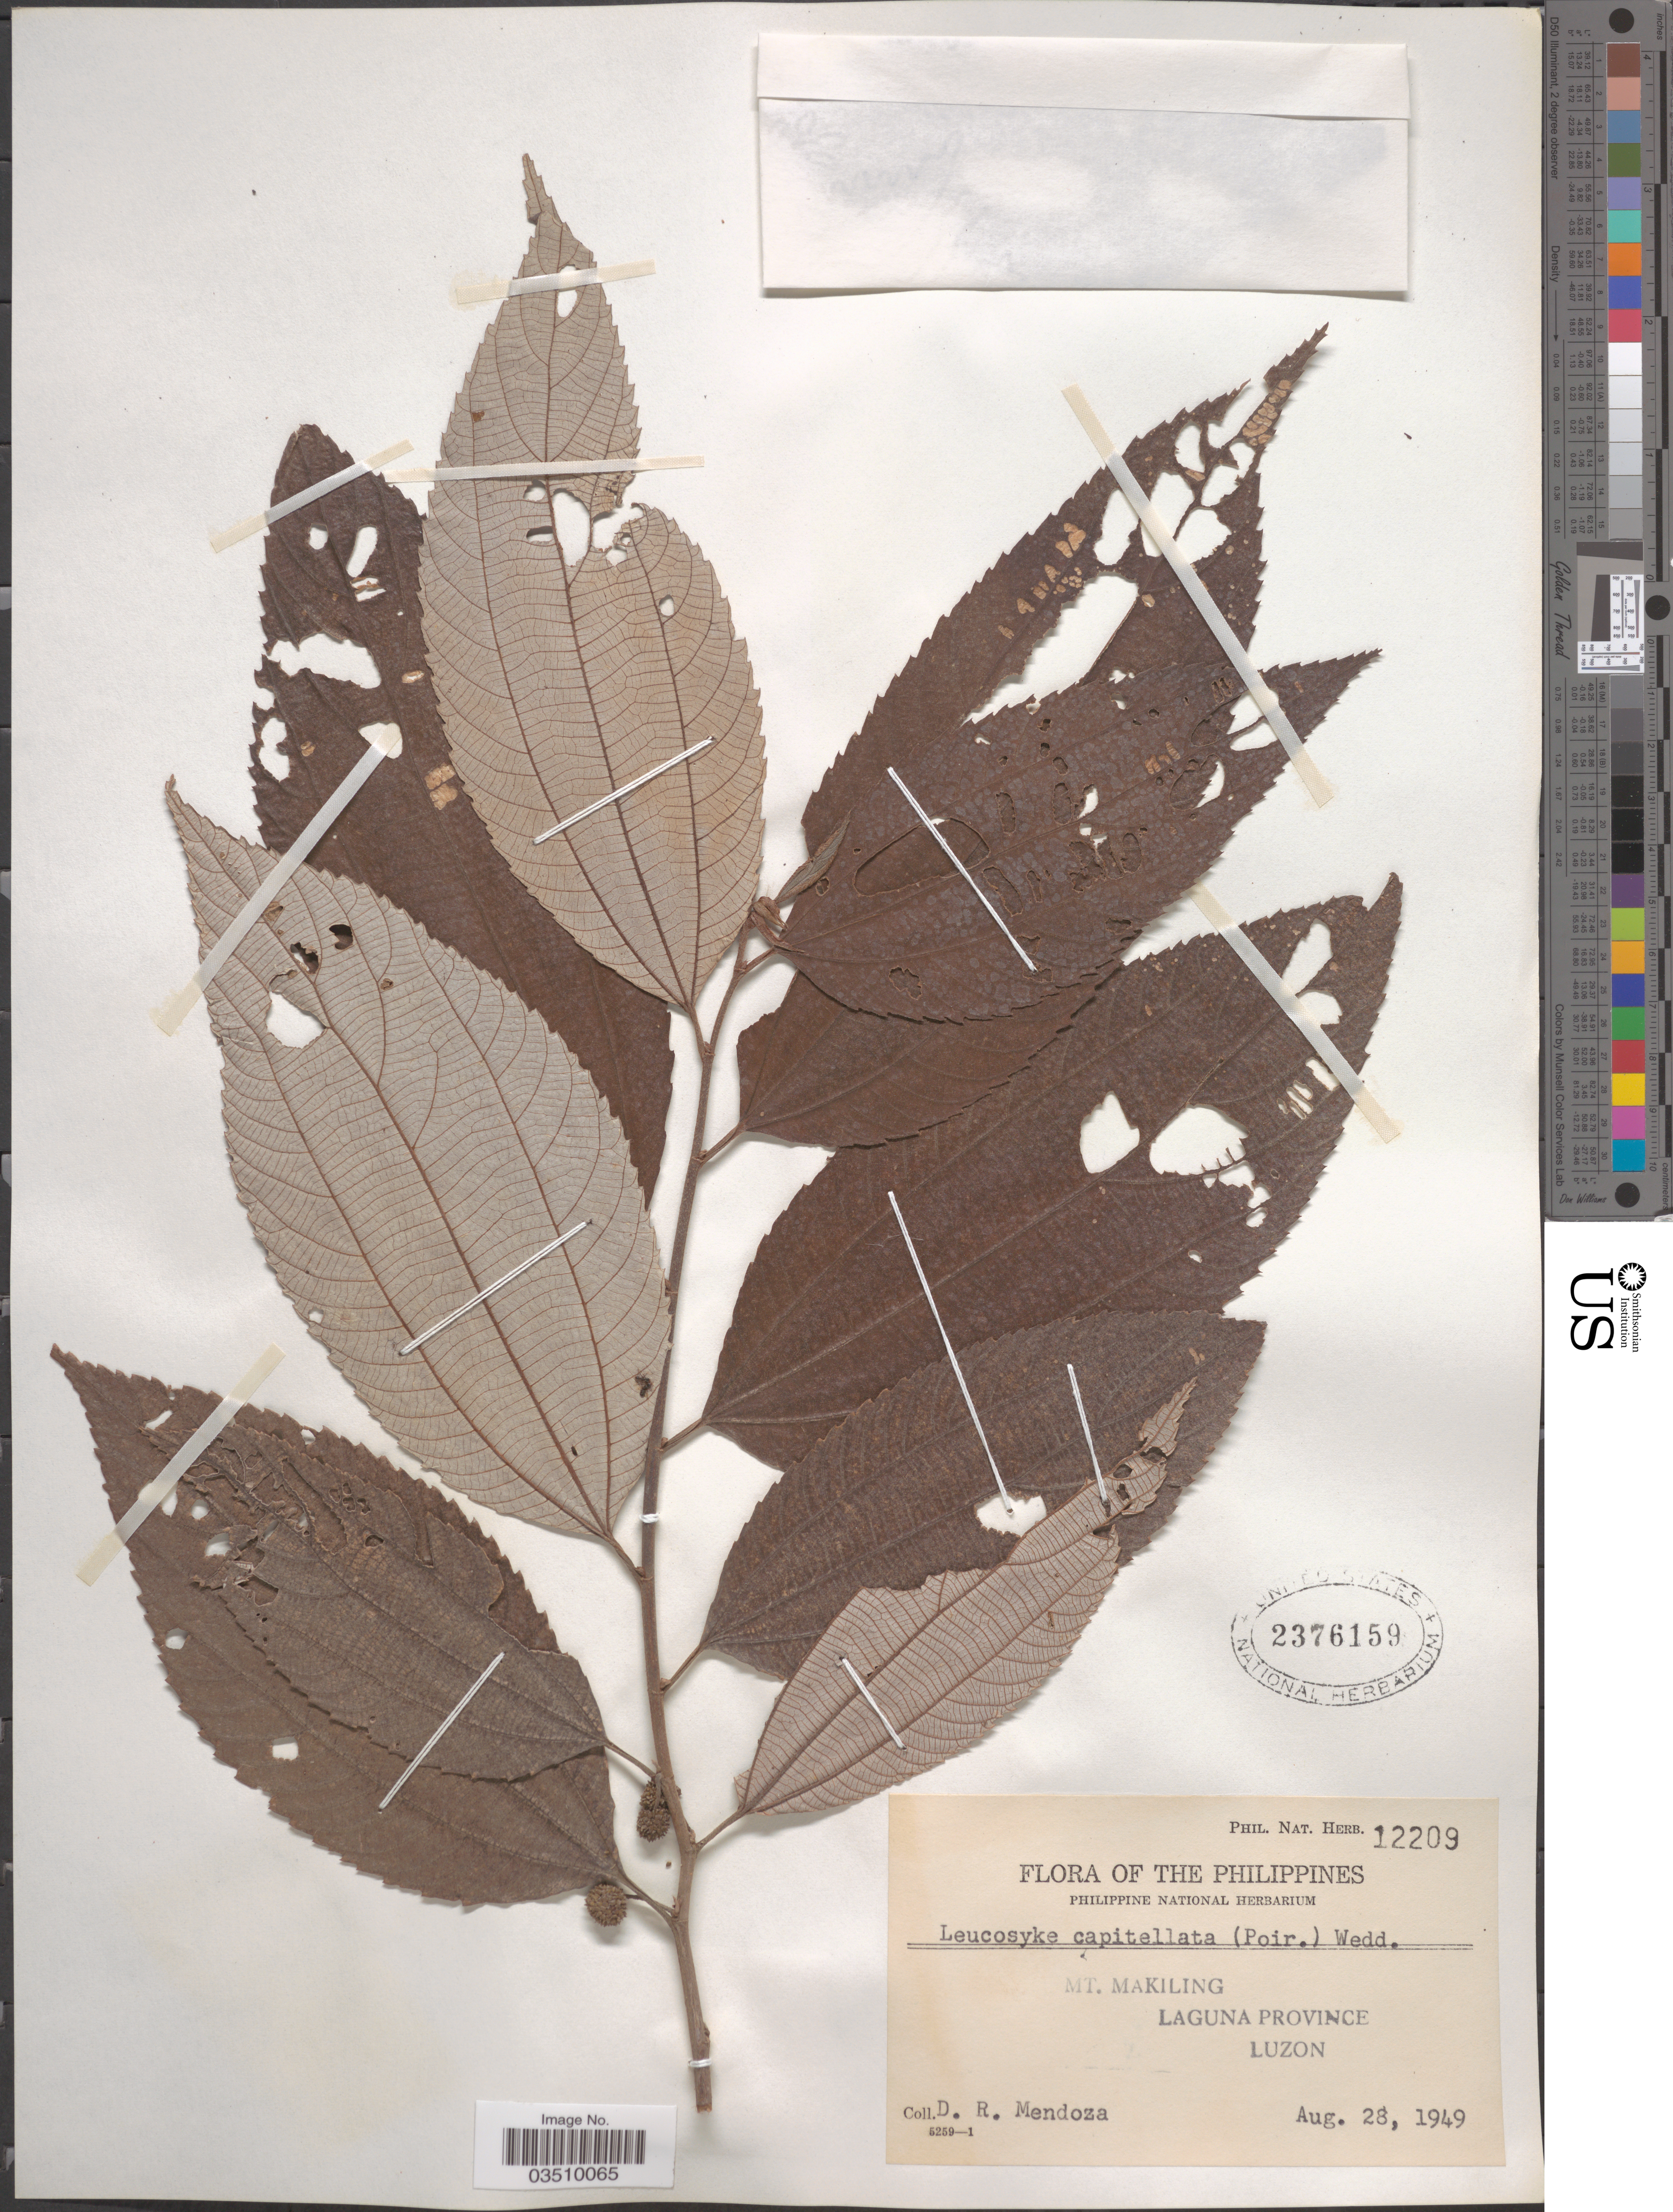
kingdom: Plantae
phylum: Tracheophyta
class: Magnoliopsida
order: Rosales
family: Urticaceae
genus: Leucosyke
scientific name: Leucosyke capitellata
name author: (Poir.) Wedd.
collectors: D. Mendoza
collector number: Phil. Nat. Herb. 12209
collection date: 1949-08-28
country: Philippines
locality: Mt. Makiling. Laguna Province. Luzon.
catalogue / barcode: US 2376159